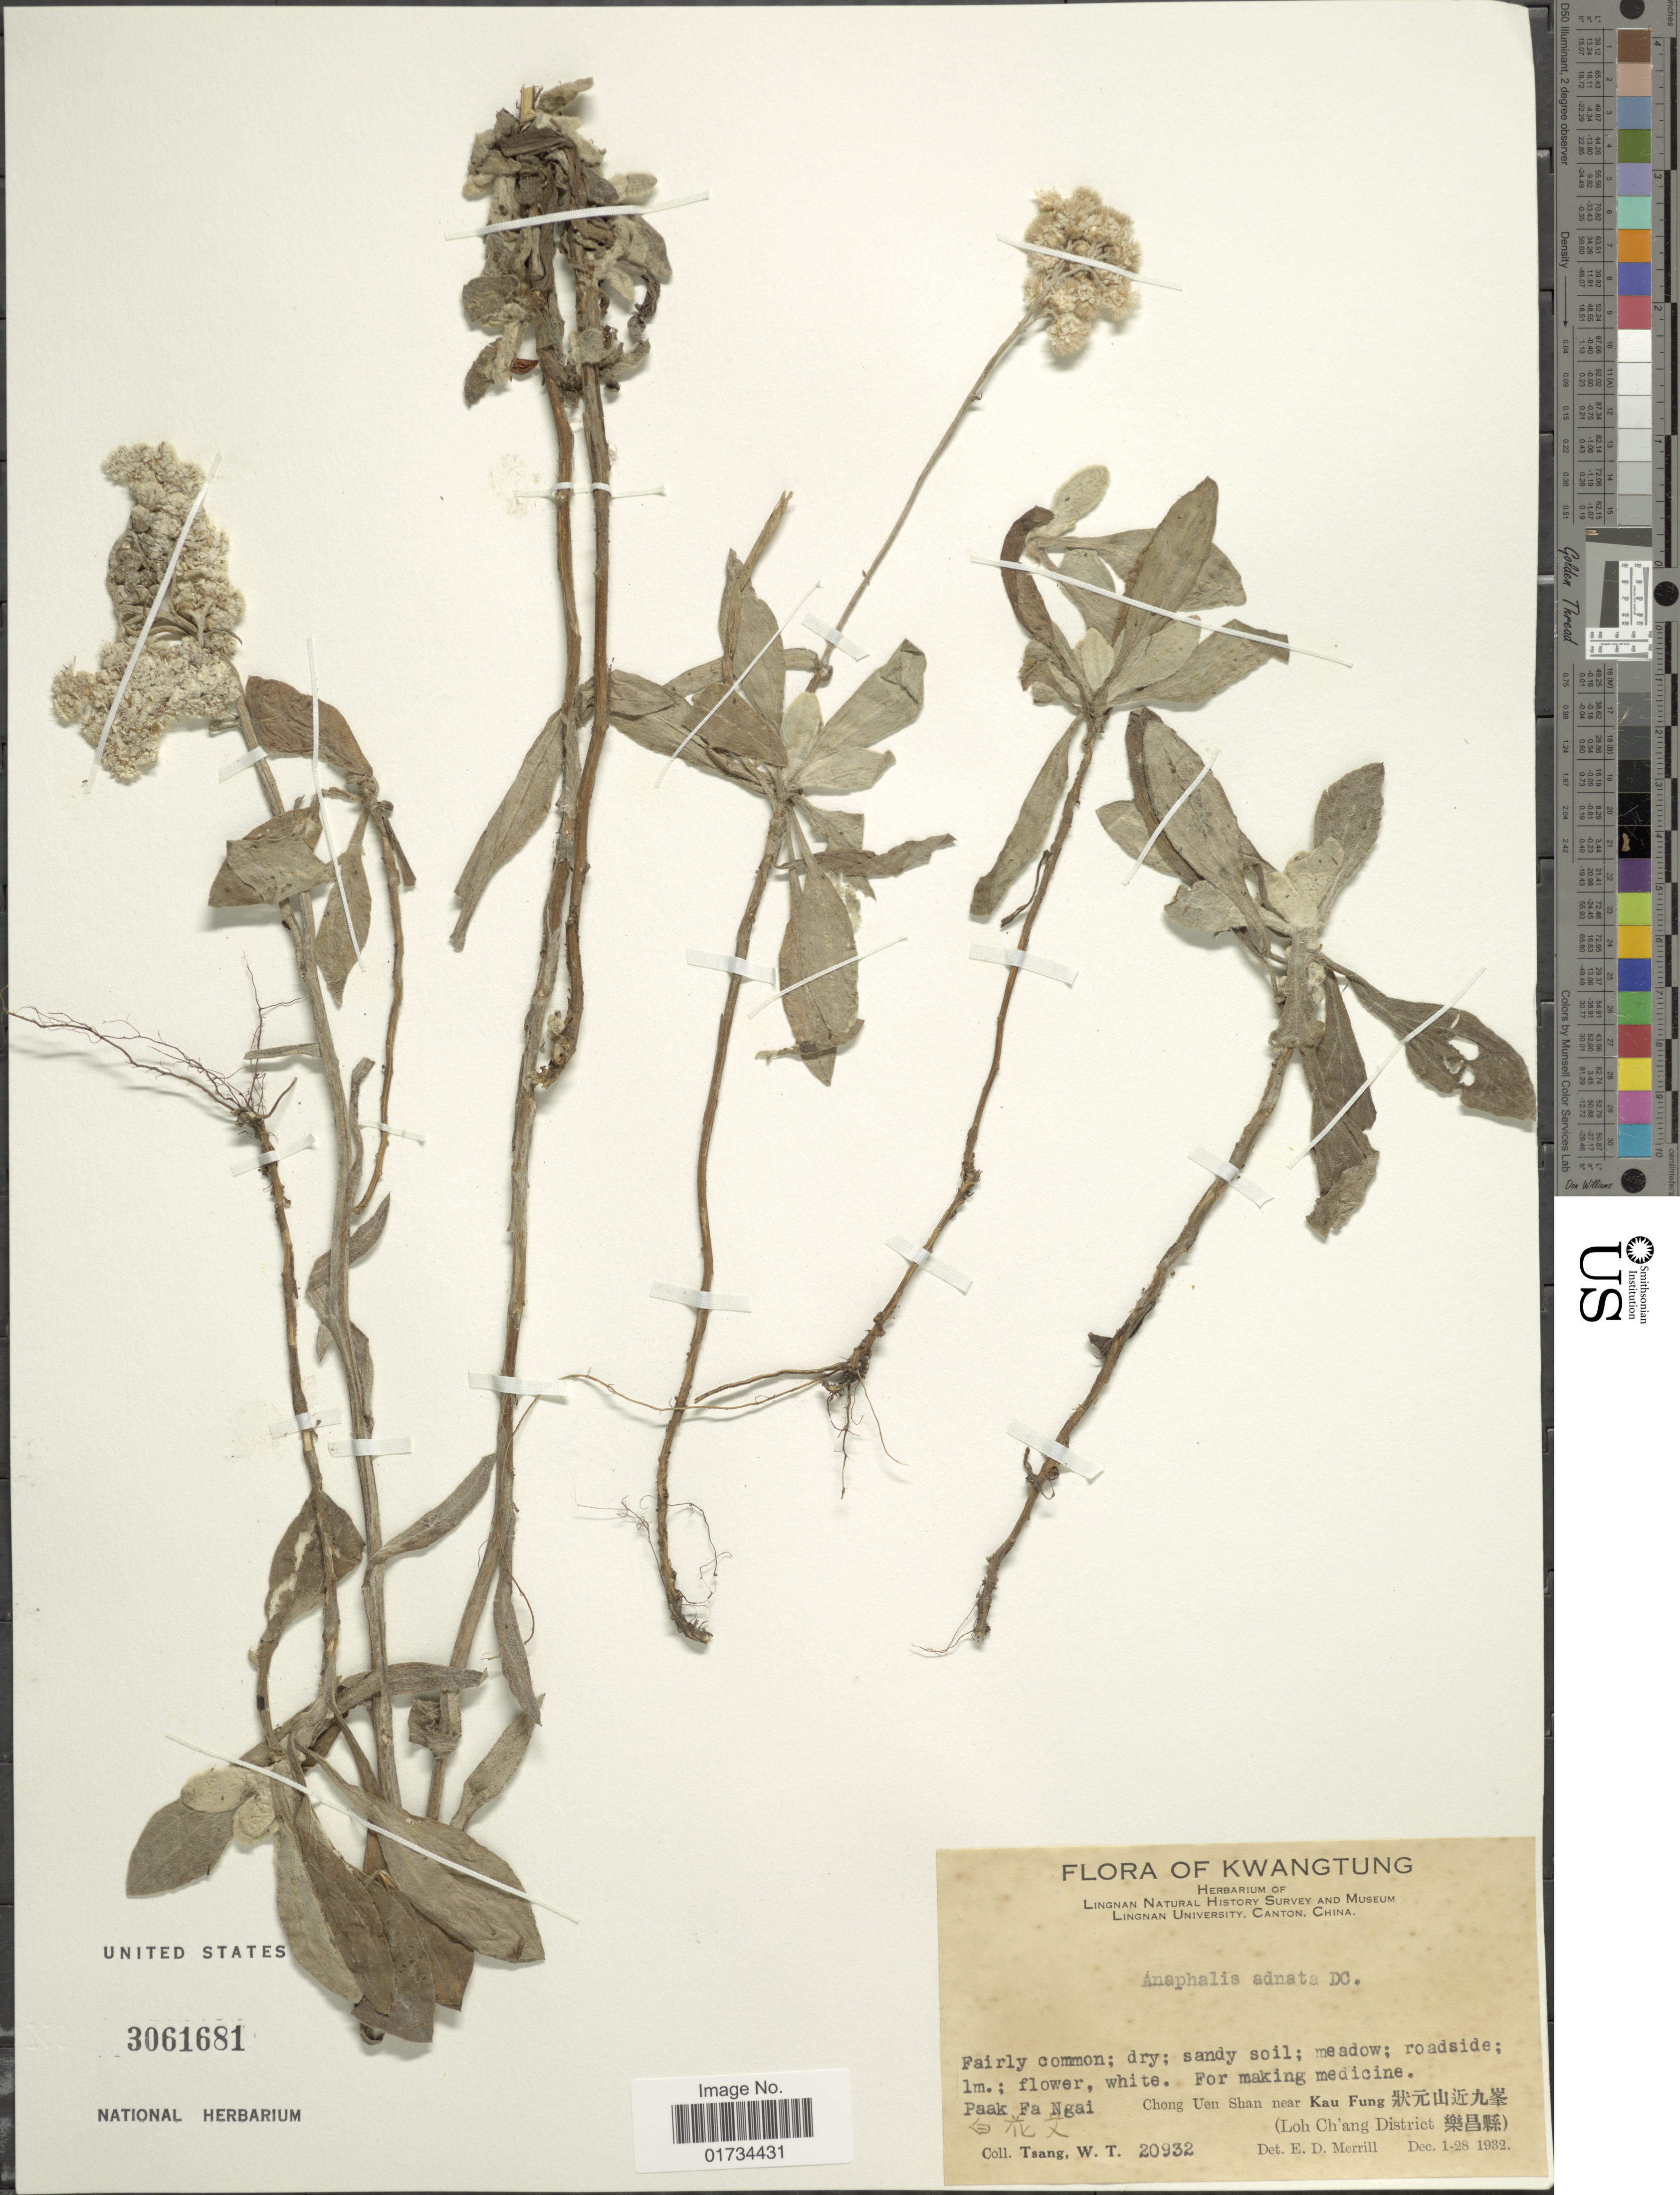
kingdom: Plantae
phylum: Tracheophyta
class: Magnoliopsida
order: Asterales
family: Asteraceae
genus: Anaphalis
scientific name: Anaphalis adnata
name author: DC.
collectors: W. T. Tsang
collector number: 20932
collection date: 1932-12-01/1932-12-28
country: China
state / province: Guangdong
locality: Kwangtung. Chong Uen Shan near Kau Fung. (Loh Ch- ang District) Paak Fa Ngai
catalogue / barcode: US 3061681